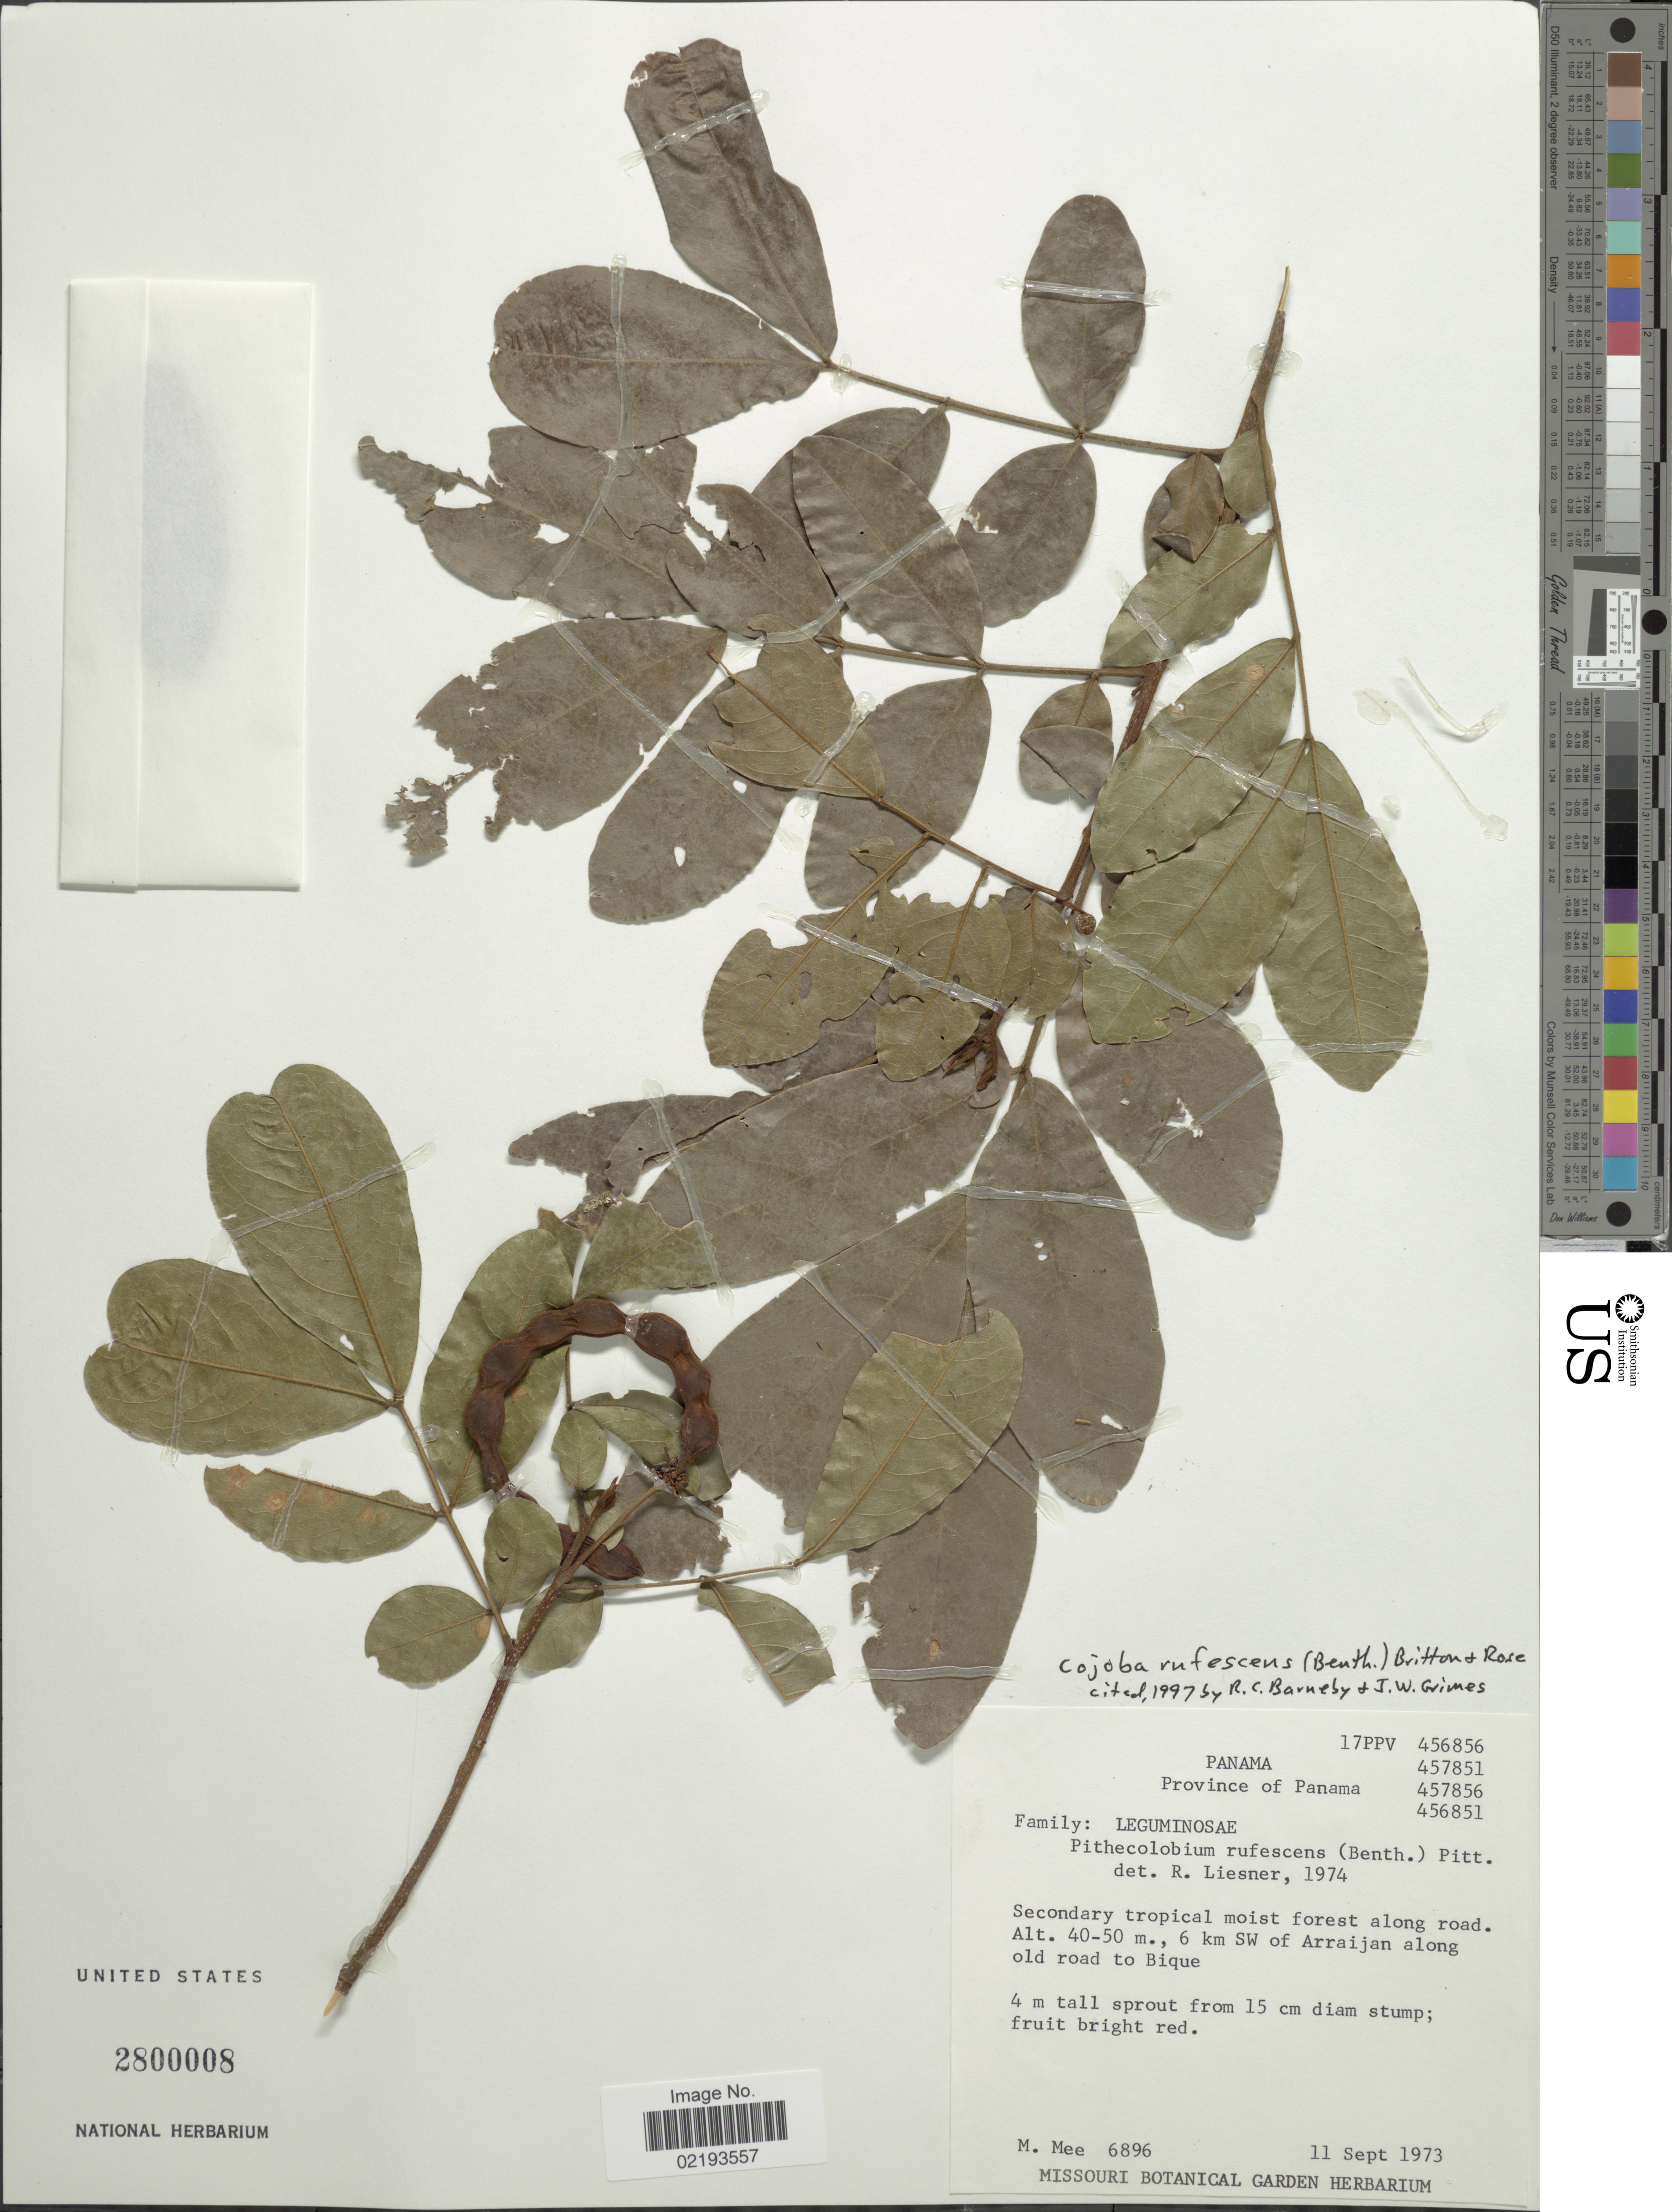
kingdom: Plantae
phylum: Tracheophyta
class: Magnoliopsida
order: Fabales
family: Fabaceae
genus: Cojoba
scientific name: Cojoba rufescens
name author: (Benth.) Britton & Rose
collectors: M. Nee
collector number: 6896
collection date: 1973-09-11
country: Panama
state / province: Panamá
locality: Secondary tropical moist forest along road., 6 km SW of Arraijan along old road to Bique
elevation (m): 40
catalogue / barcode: US 2800008